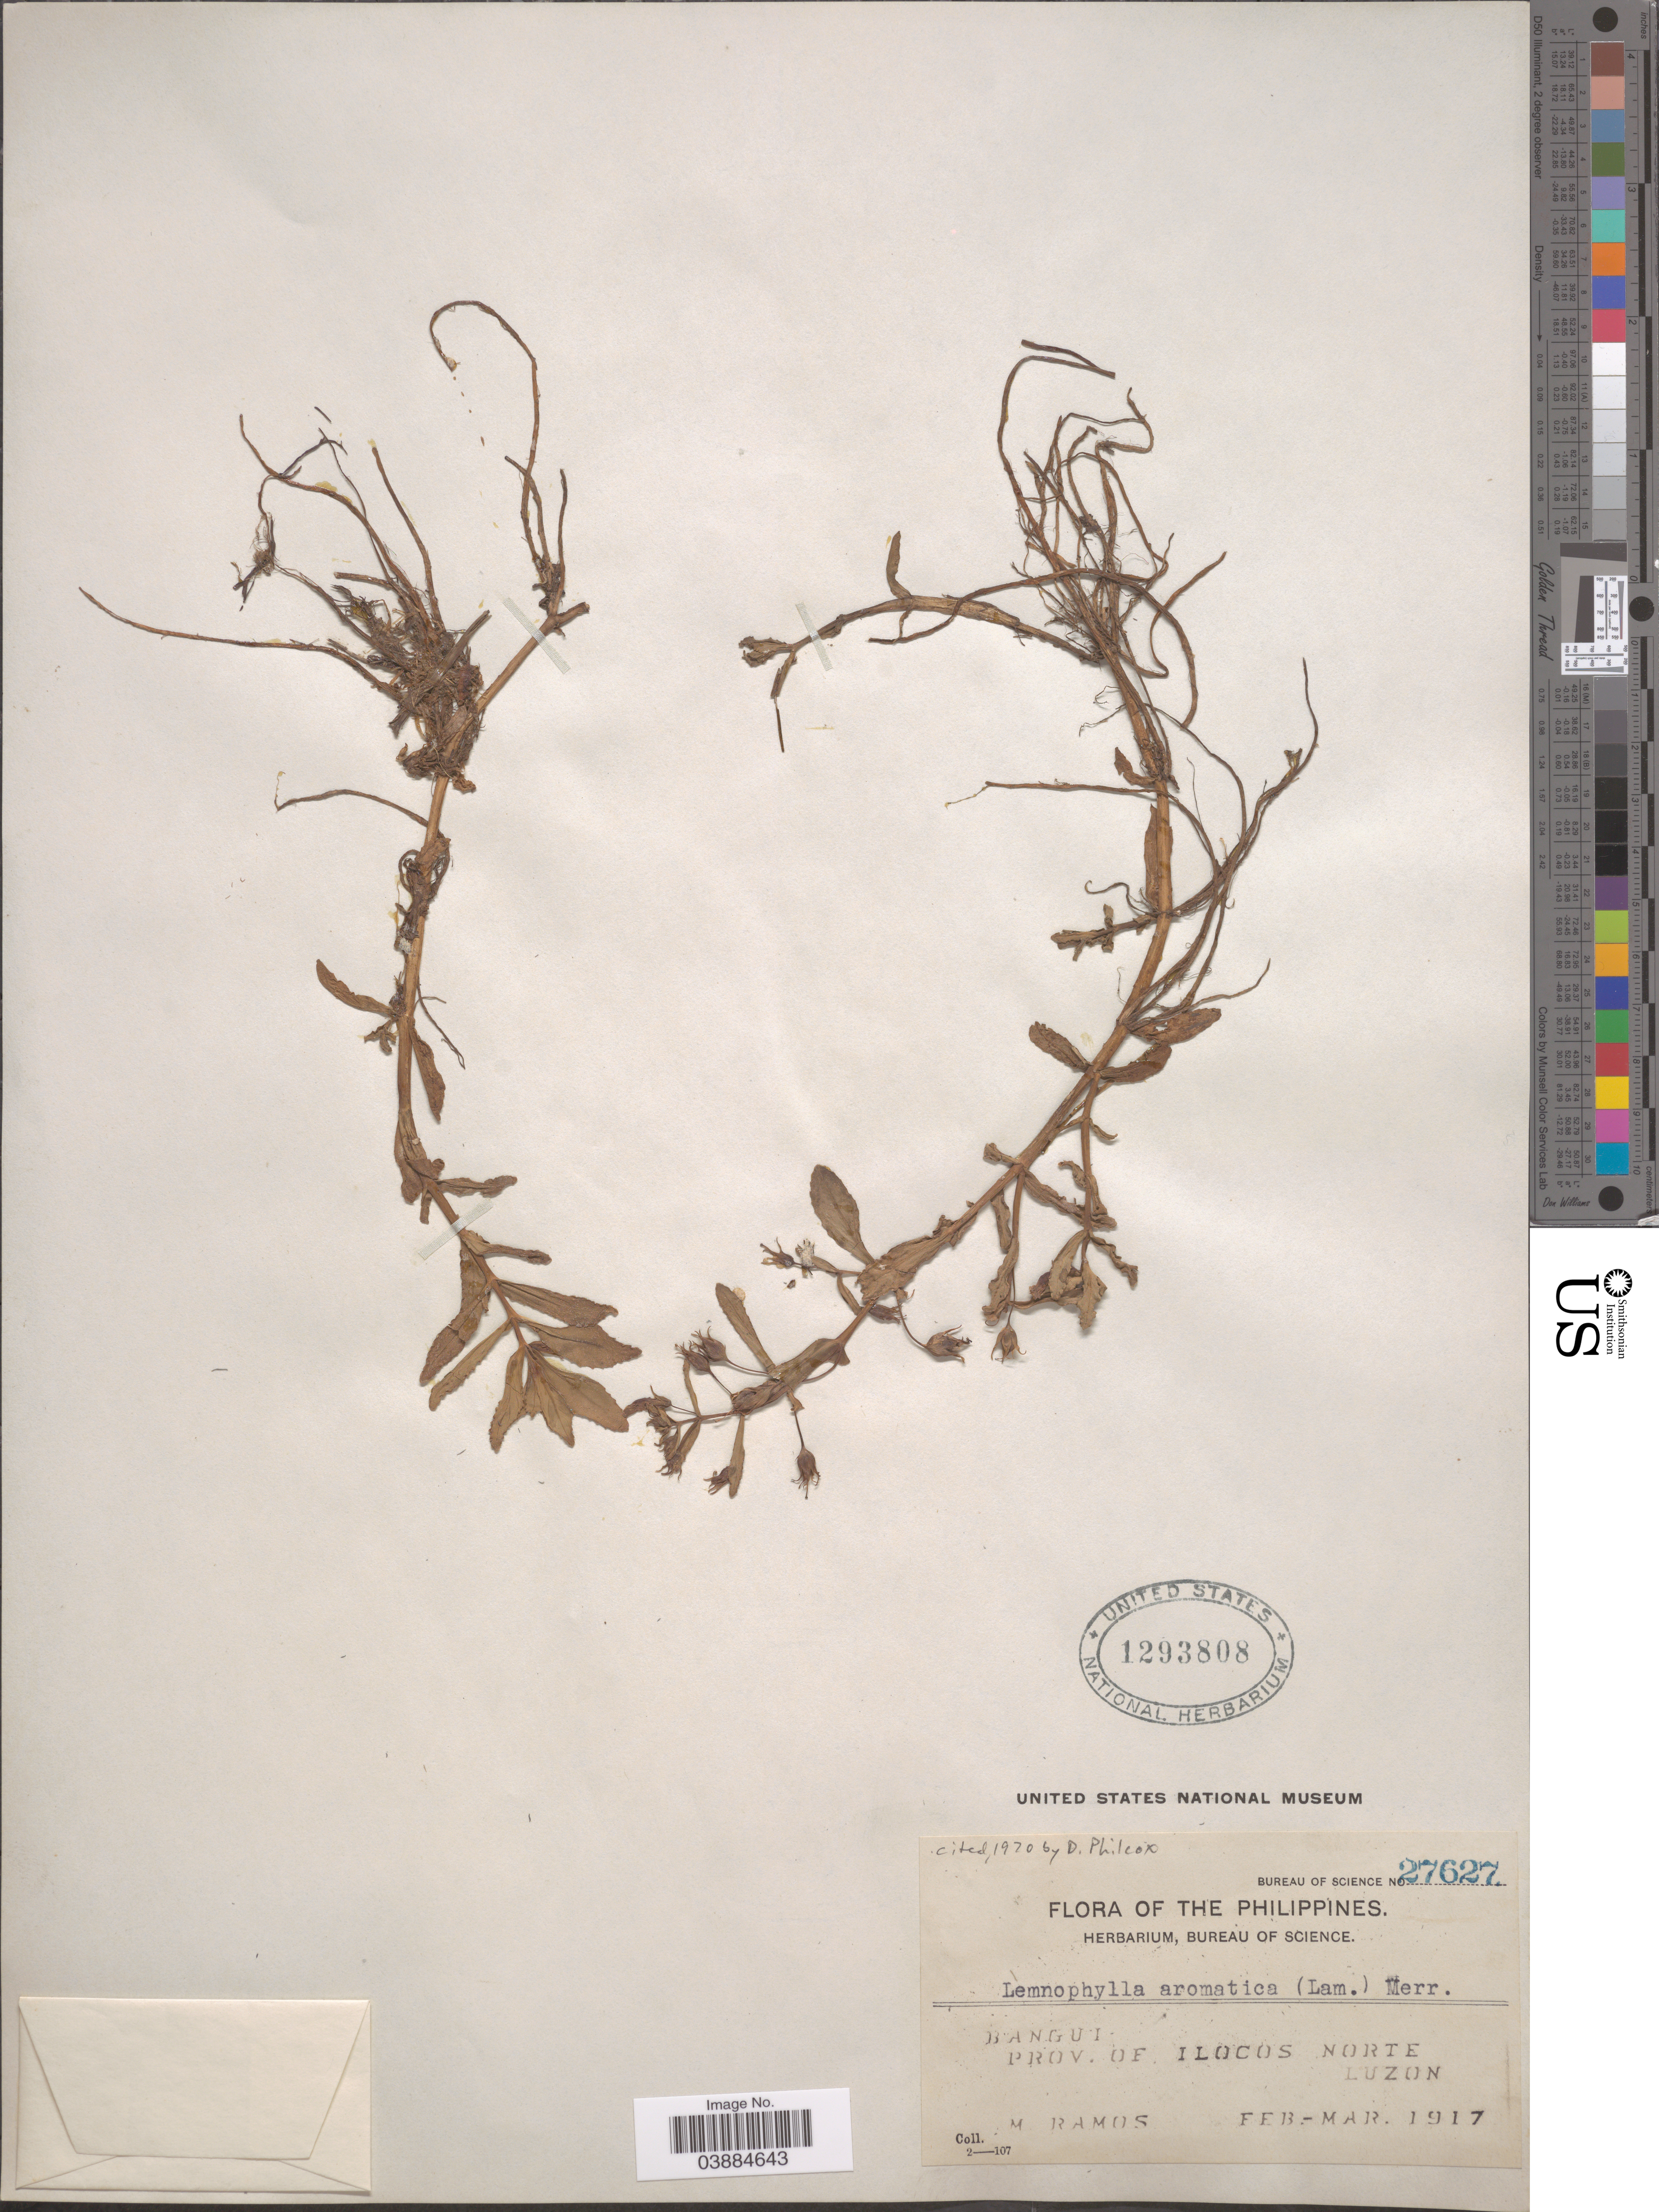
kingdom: Plantae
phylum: Tracheophyta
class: Magnoliopsida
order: Lamiales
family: Plantaginaceae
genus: Limnophila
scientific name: Limnophila aromatica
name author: (Lam.) Merr.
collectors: M. Ramos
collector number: Bureau of Science 27627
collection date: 1917-02/1917-03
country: Philippines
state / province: Ilocos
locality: Bangui. Prov. of Ilocos Norte. Luzon.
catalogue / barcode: US 1293808